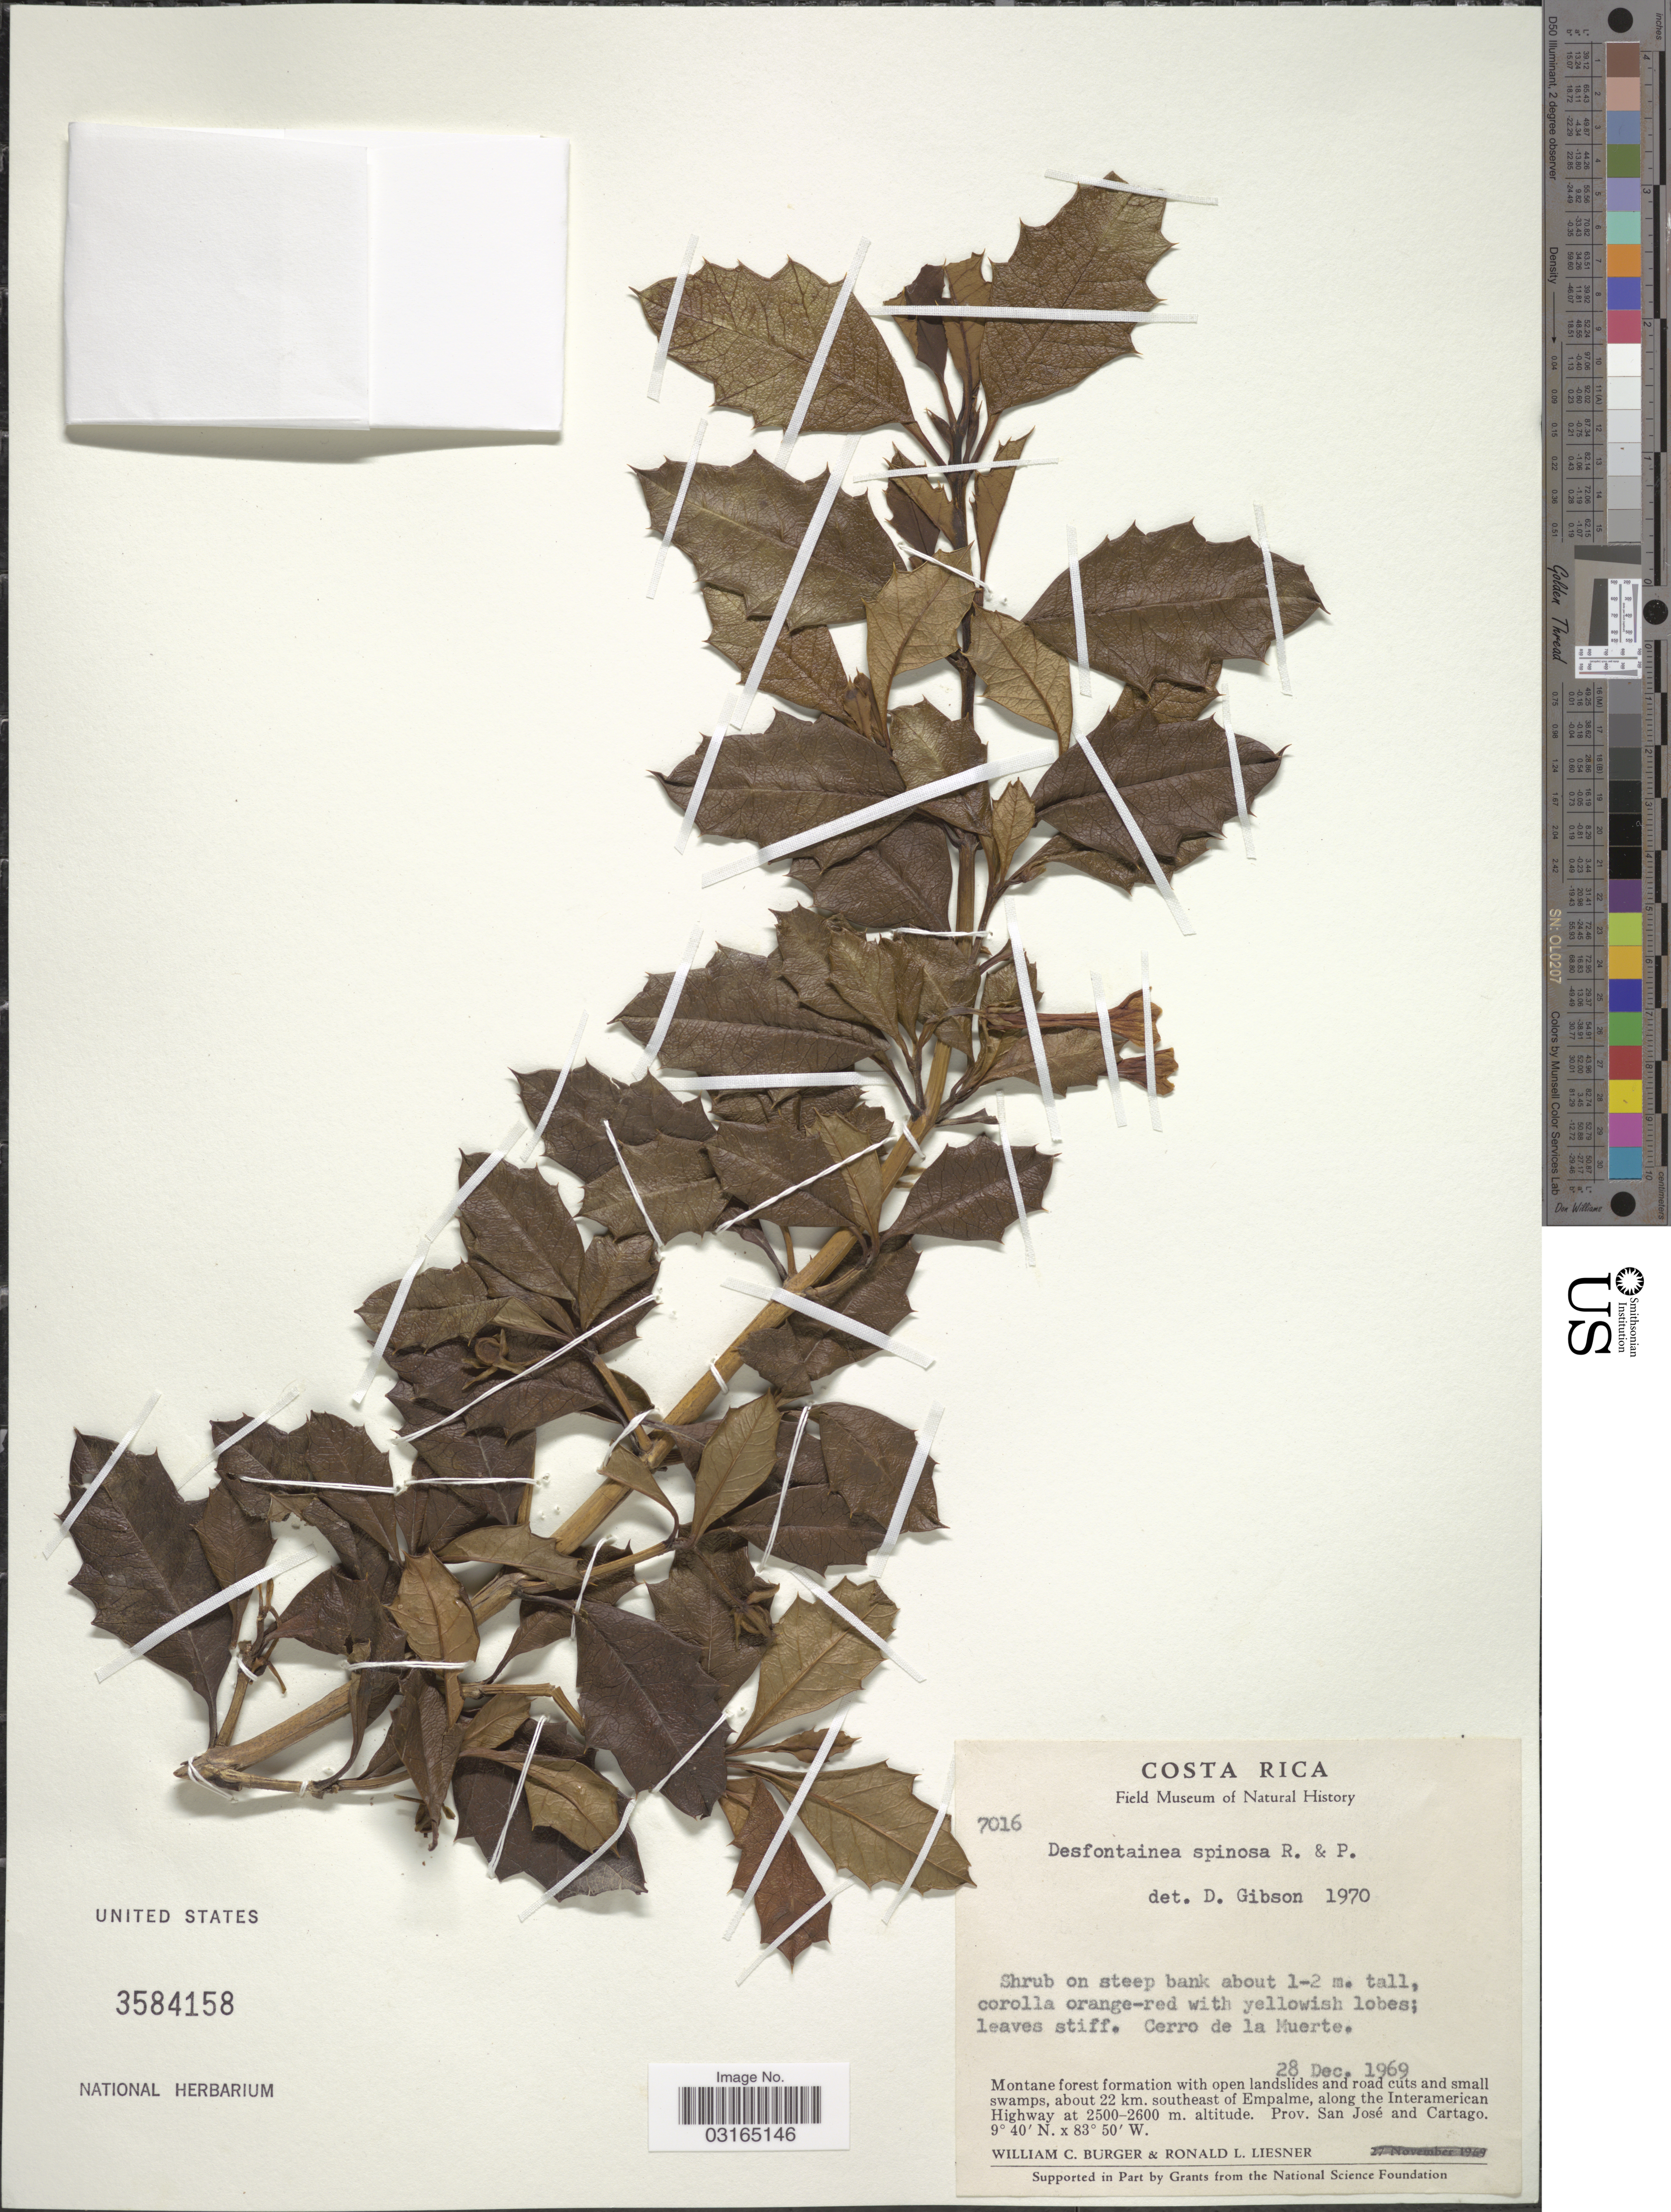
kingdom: Plantae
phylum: Tracheophyta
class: Magnoliopsida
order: Bruniales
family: Columelliaceae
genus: Desfontainia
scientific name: Desfontainia spinosa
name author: Ruiz & Pav.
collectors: W. Burger & R. L. Liesner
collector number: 7016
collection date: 1969-12-28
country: Costa Rica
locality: About 22 km. southeast of Empalme, along the Interamerican Highway. Prov. San José and Cartago. Cerro de la Muerte.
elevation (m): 2500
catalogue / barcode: US 3584158